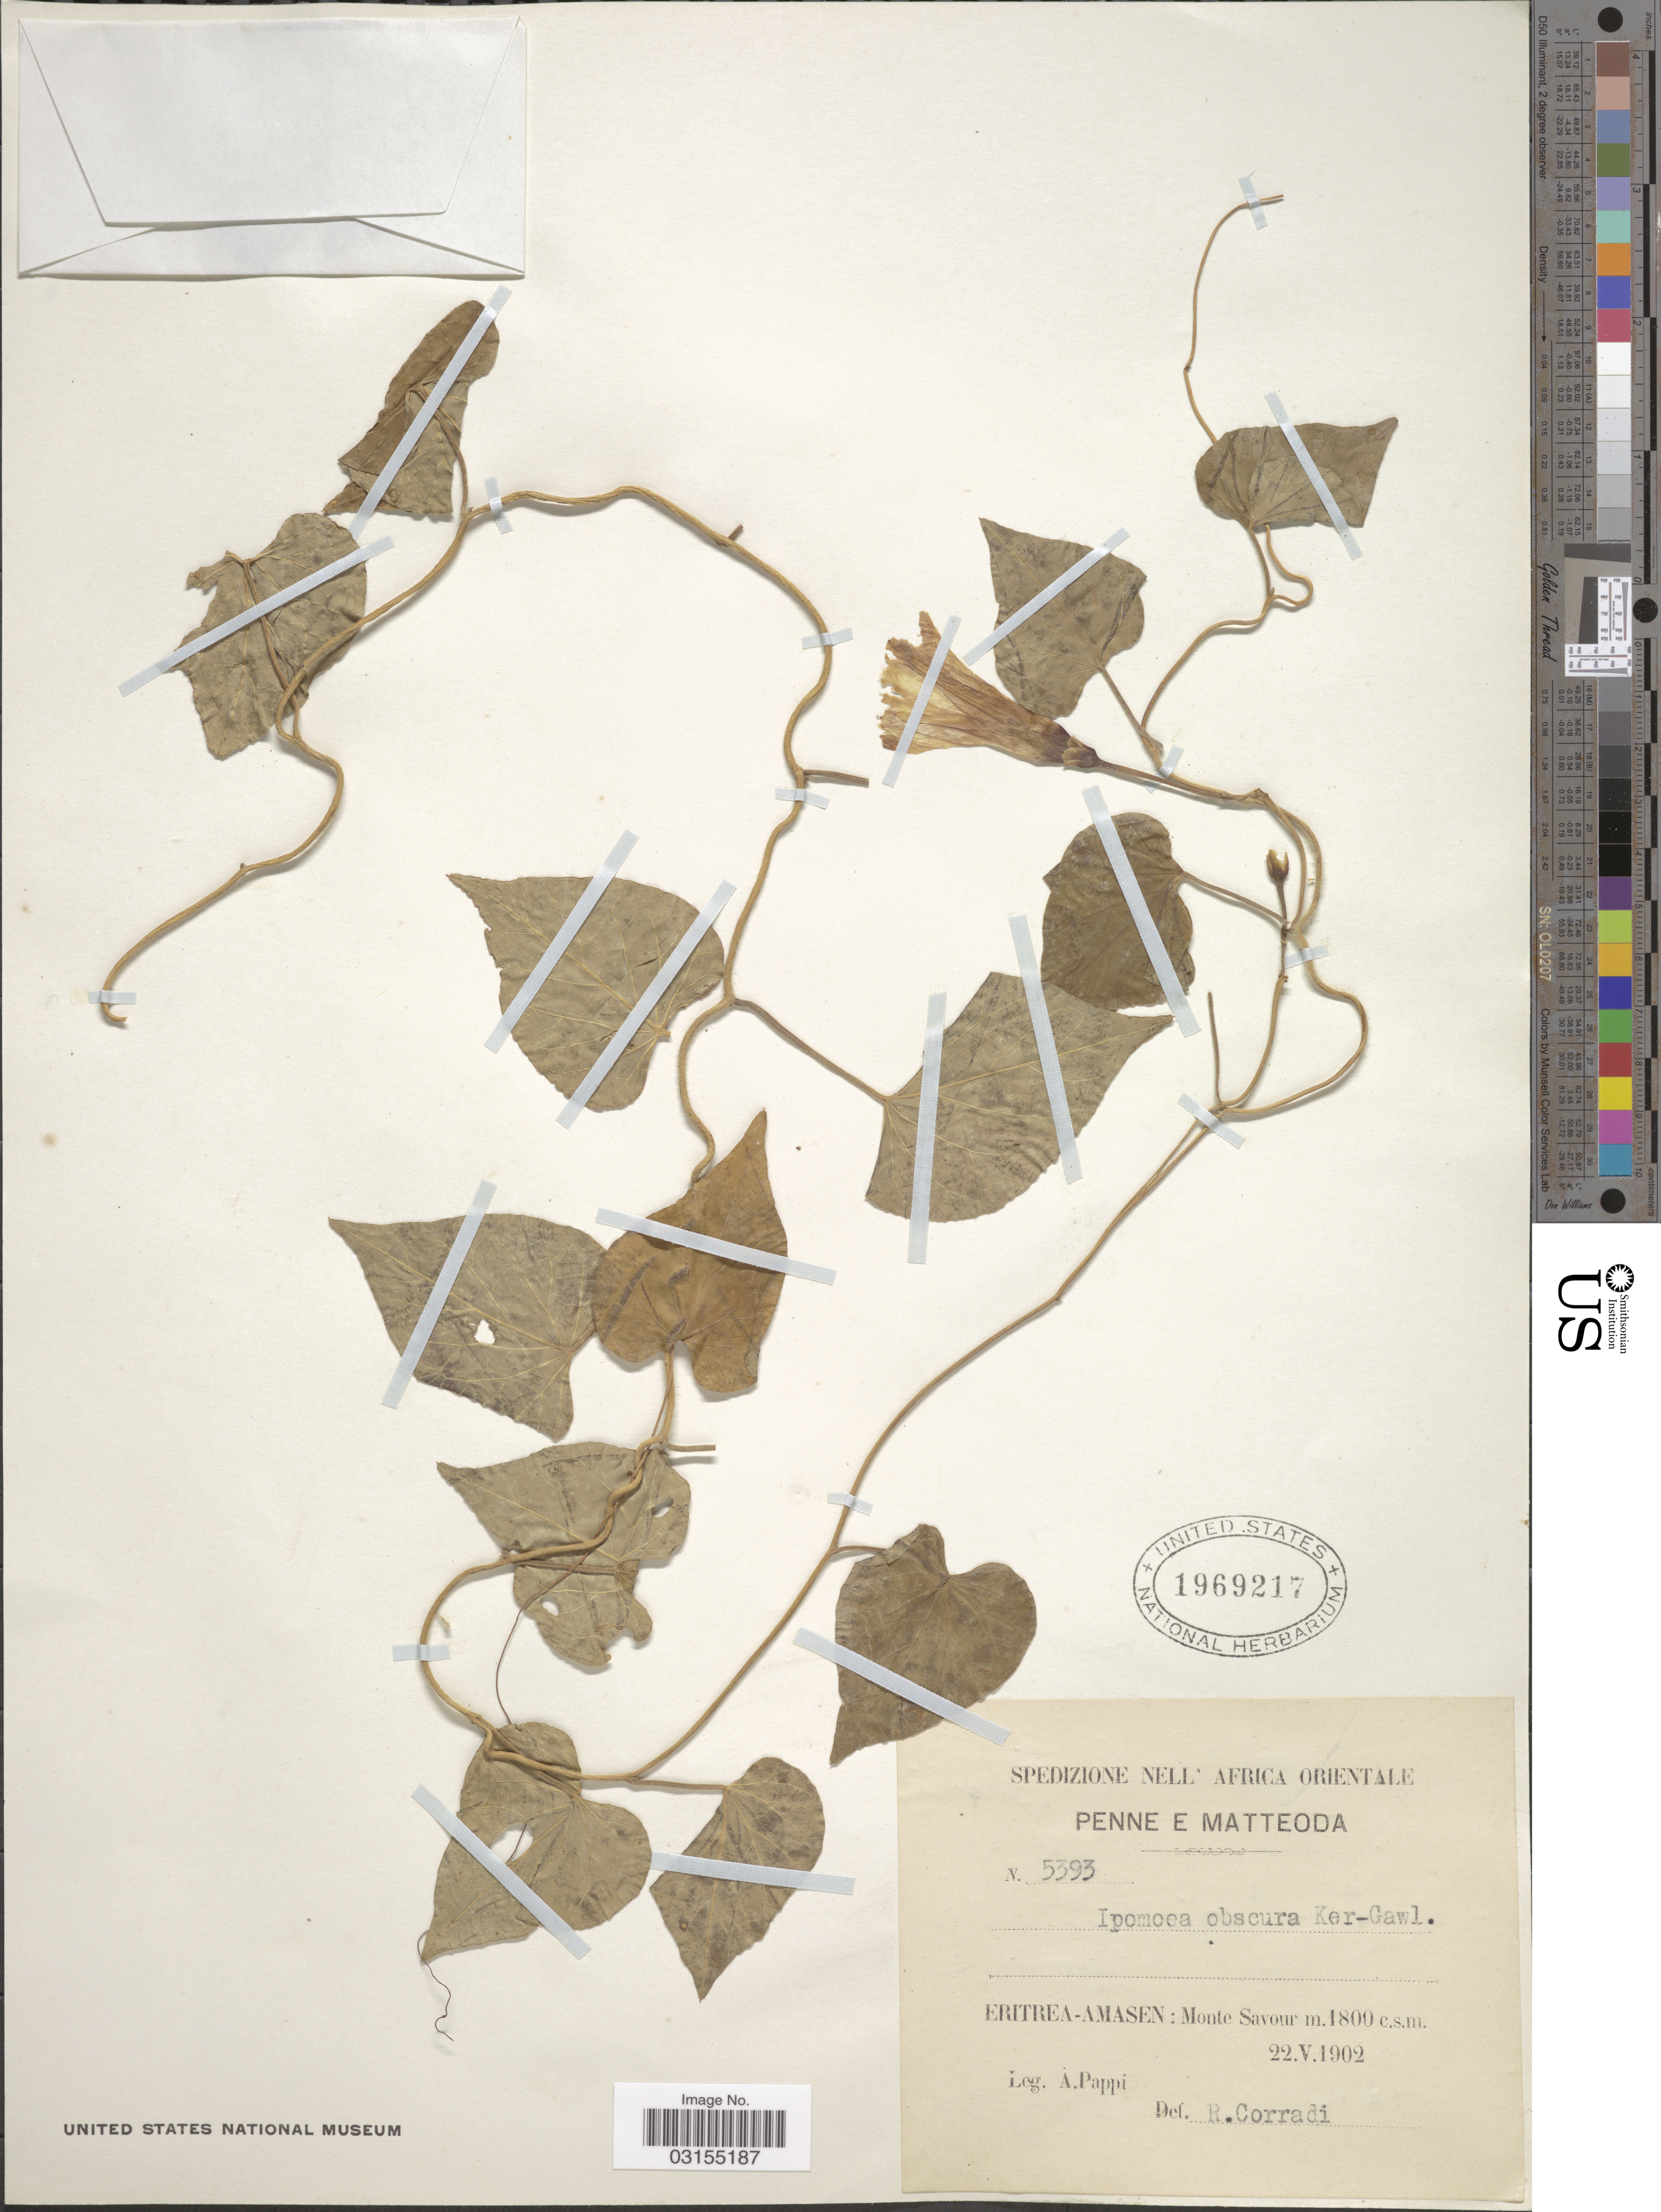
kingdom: Plantae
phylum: Tracheophyta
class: Magnoliopsida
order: Solanales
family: Convolvulaceae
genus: Ipomoea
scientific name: Ipomoea obscura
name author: (L.) Ker Gawl.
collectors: A. Pappi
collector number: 5393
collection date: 1902-05-22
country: Eritrea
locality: Eritrea - Amasen: Monte Savour.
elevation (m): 1800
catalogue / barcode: US 1969217